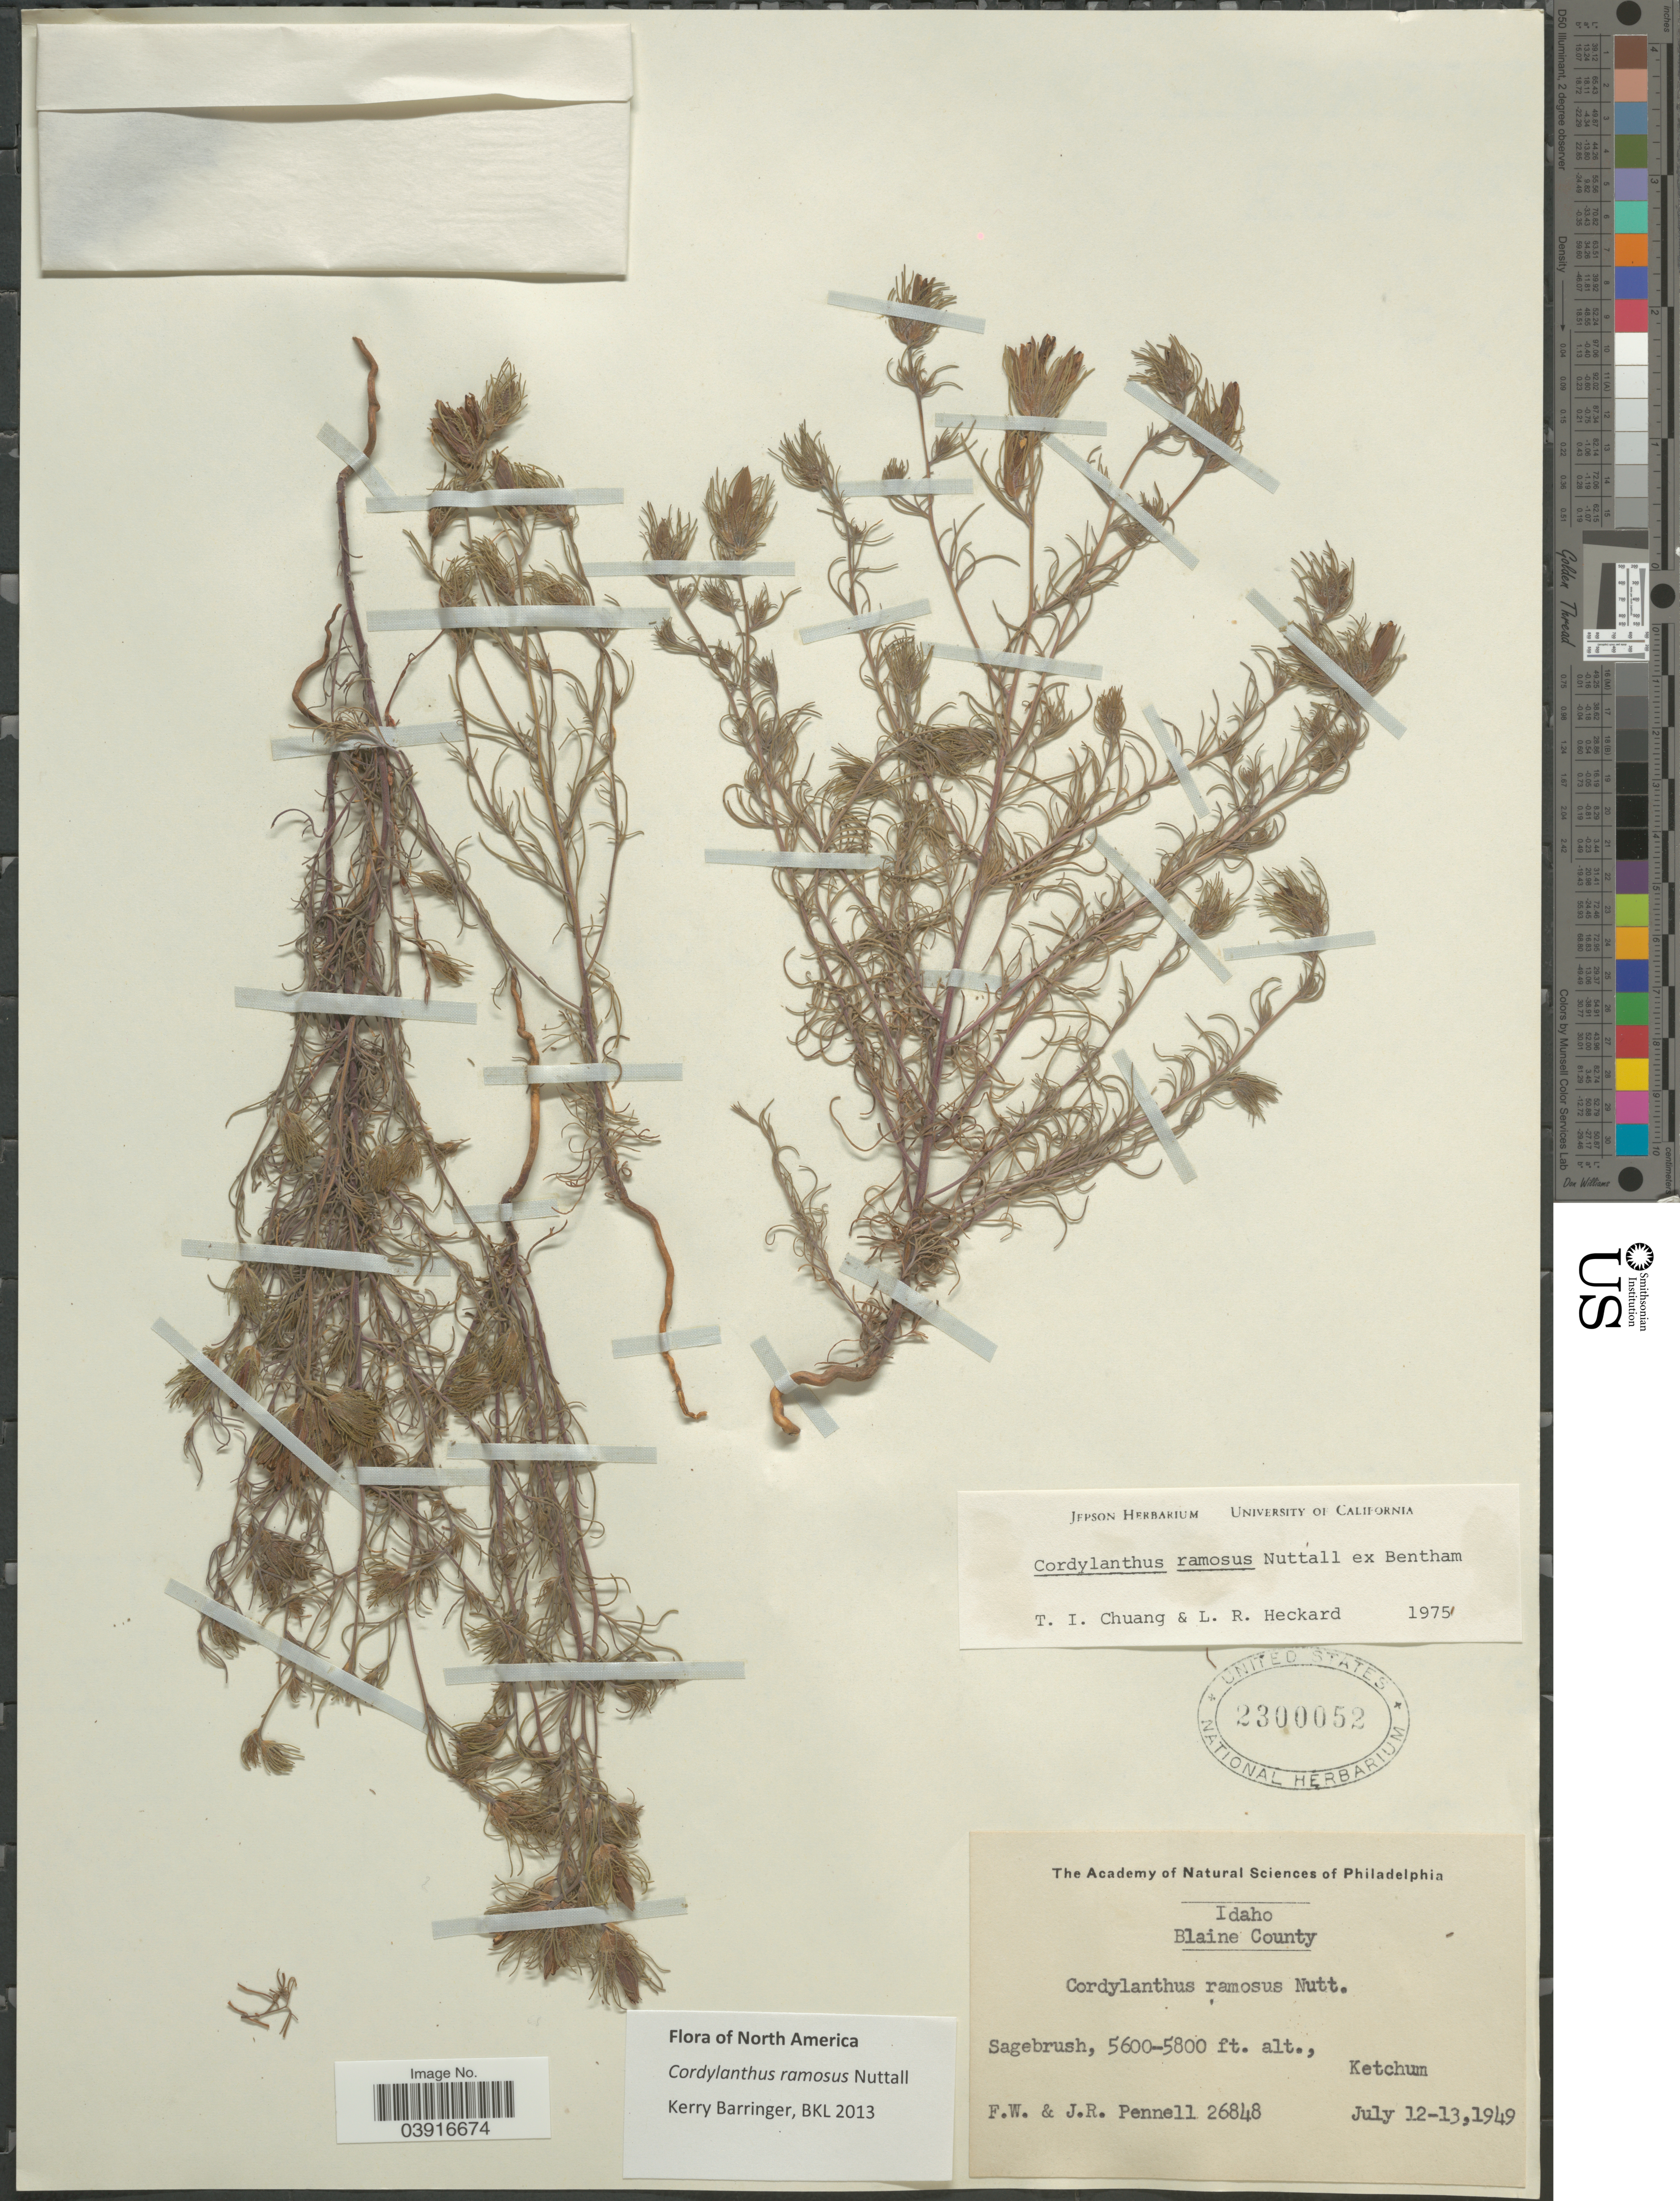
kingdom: Plantae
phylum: Tracheophyta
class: Magnoliopsida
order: Lamiales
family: Orobanchaceae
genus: Cordylanthus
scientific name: Cordylanthus ramosus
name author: Nutt. ex Benth.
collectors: F. W. Pennell & J. Pennell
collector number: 26848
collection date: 1949-07-12/1949-07-13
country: United States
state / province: Idaho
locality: Blaine County. Sagebrush, Ketchum.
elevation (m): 1707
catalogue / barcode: US 2300052